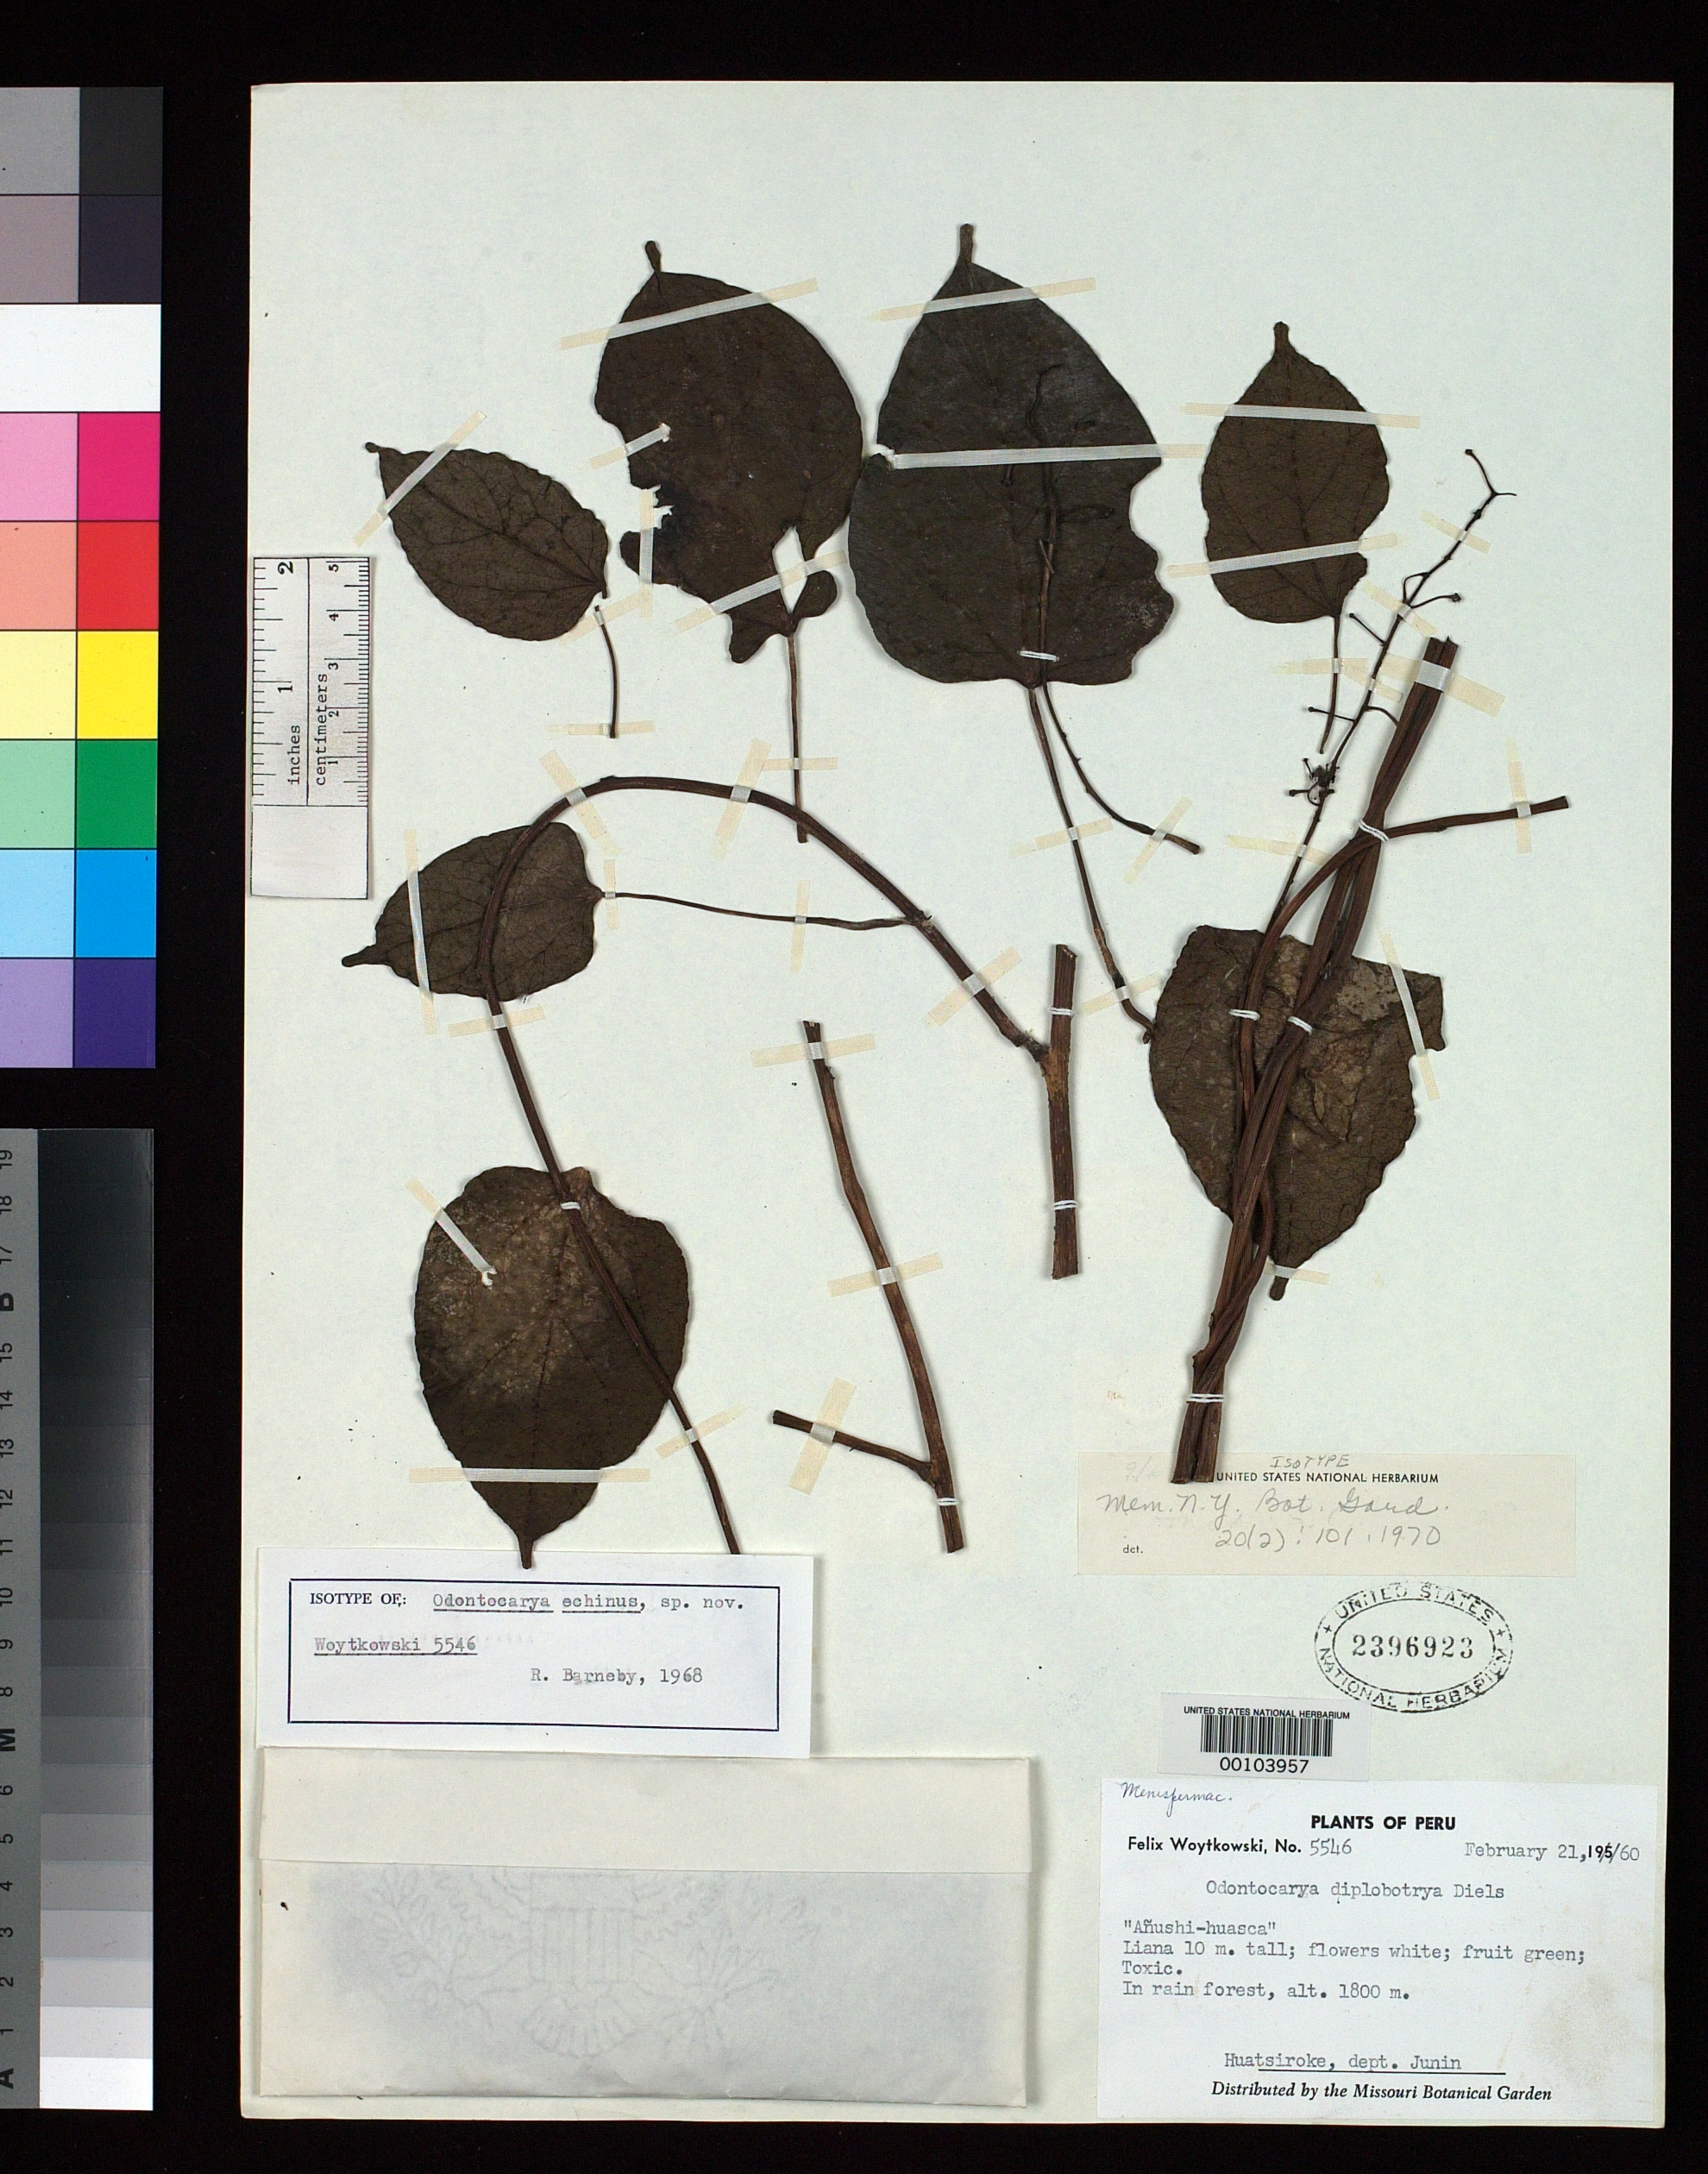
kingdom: Plantae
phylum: Tracheophyta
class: Magnoliopsida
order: Ranunculales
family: Menispermaceae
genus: Odontocarya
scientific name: Odontocarya echinus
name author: Barneby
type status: Isotype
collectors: F. Woytkowski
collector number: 5546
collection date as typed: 21 Feb 1960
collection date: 1960-02-21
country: Peru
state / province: Junín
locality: Huatsiroke.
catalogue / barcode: US 2396923